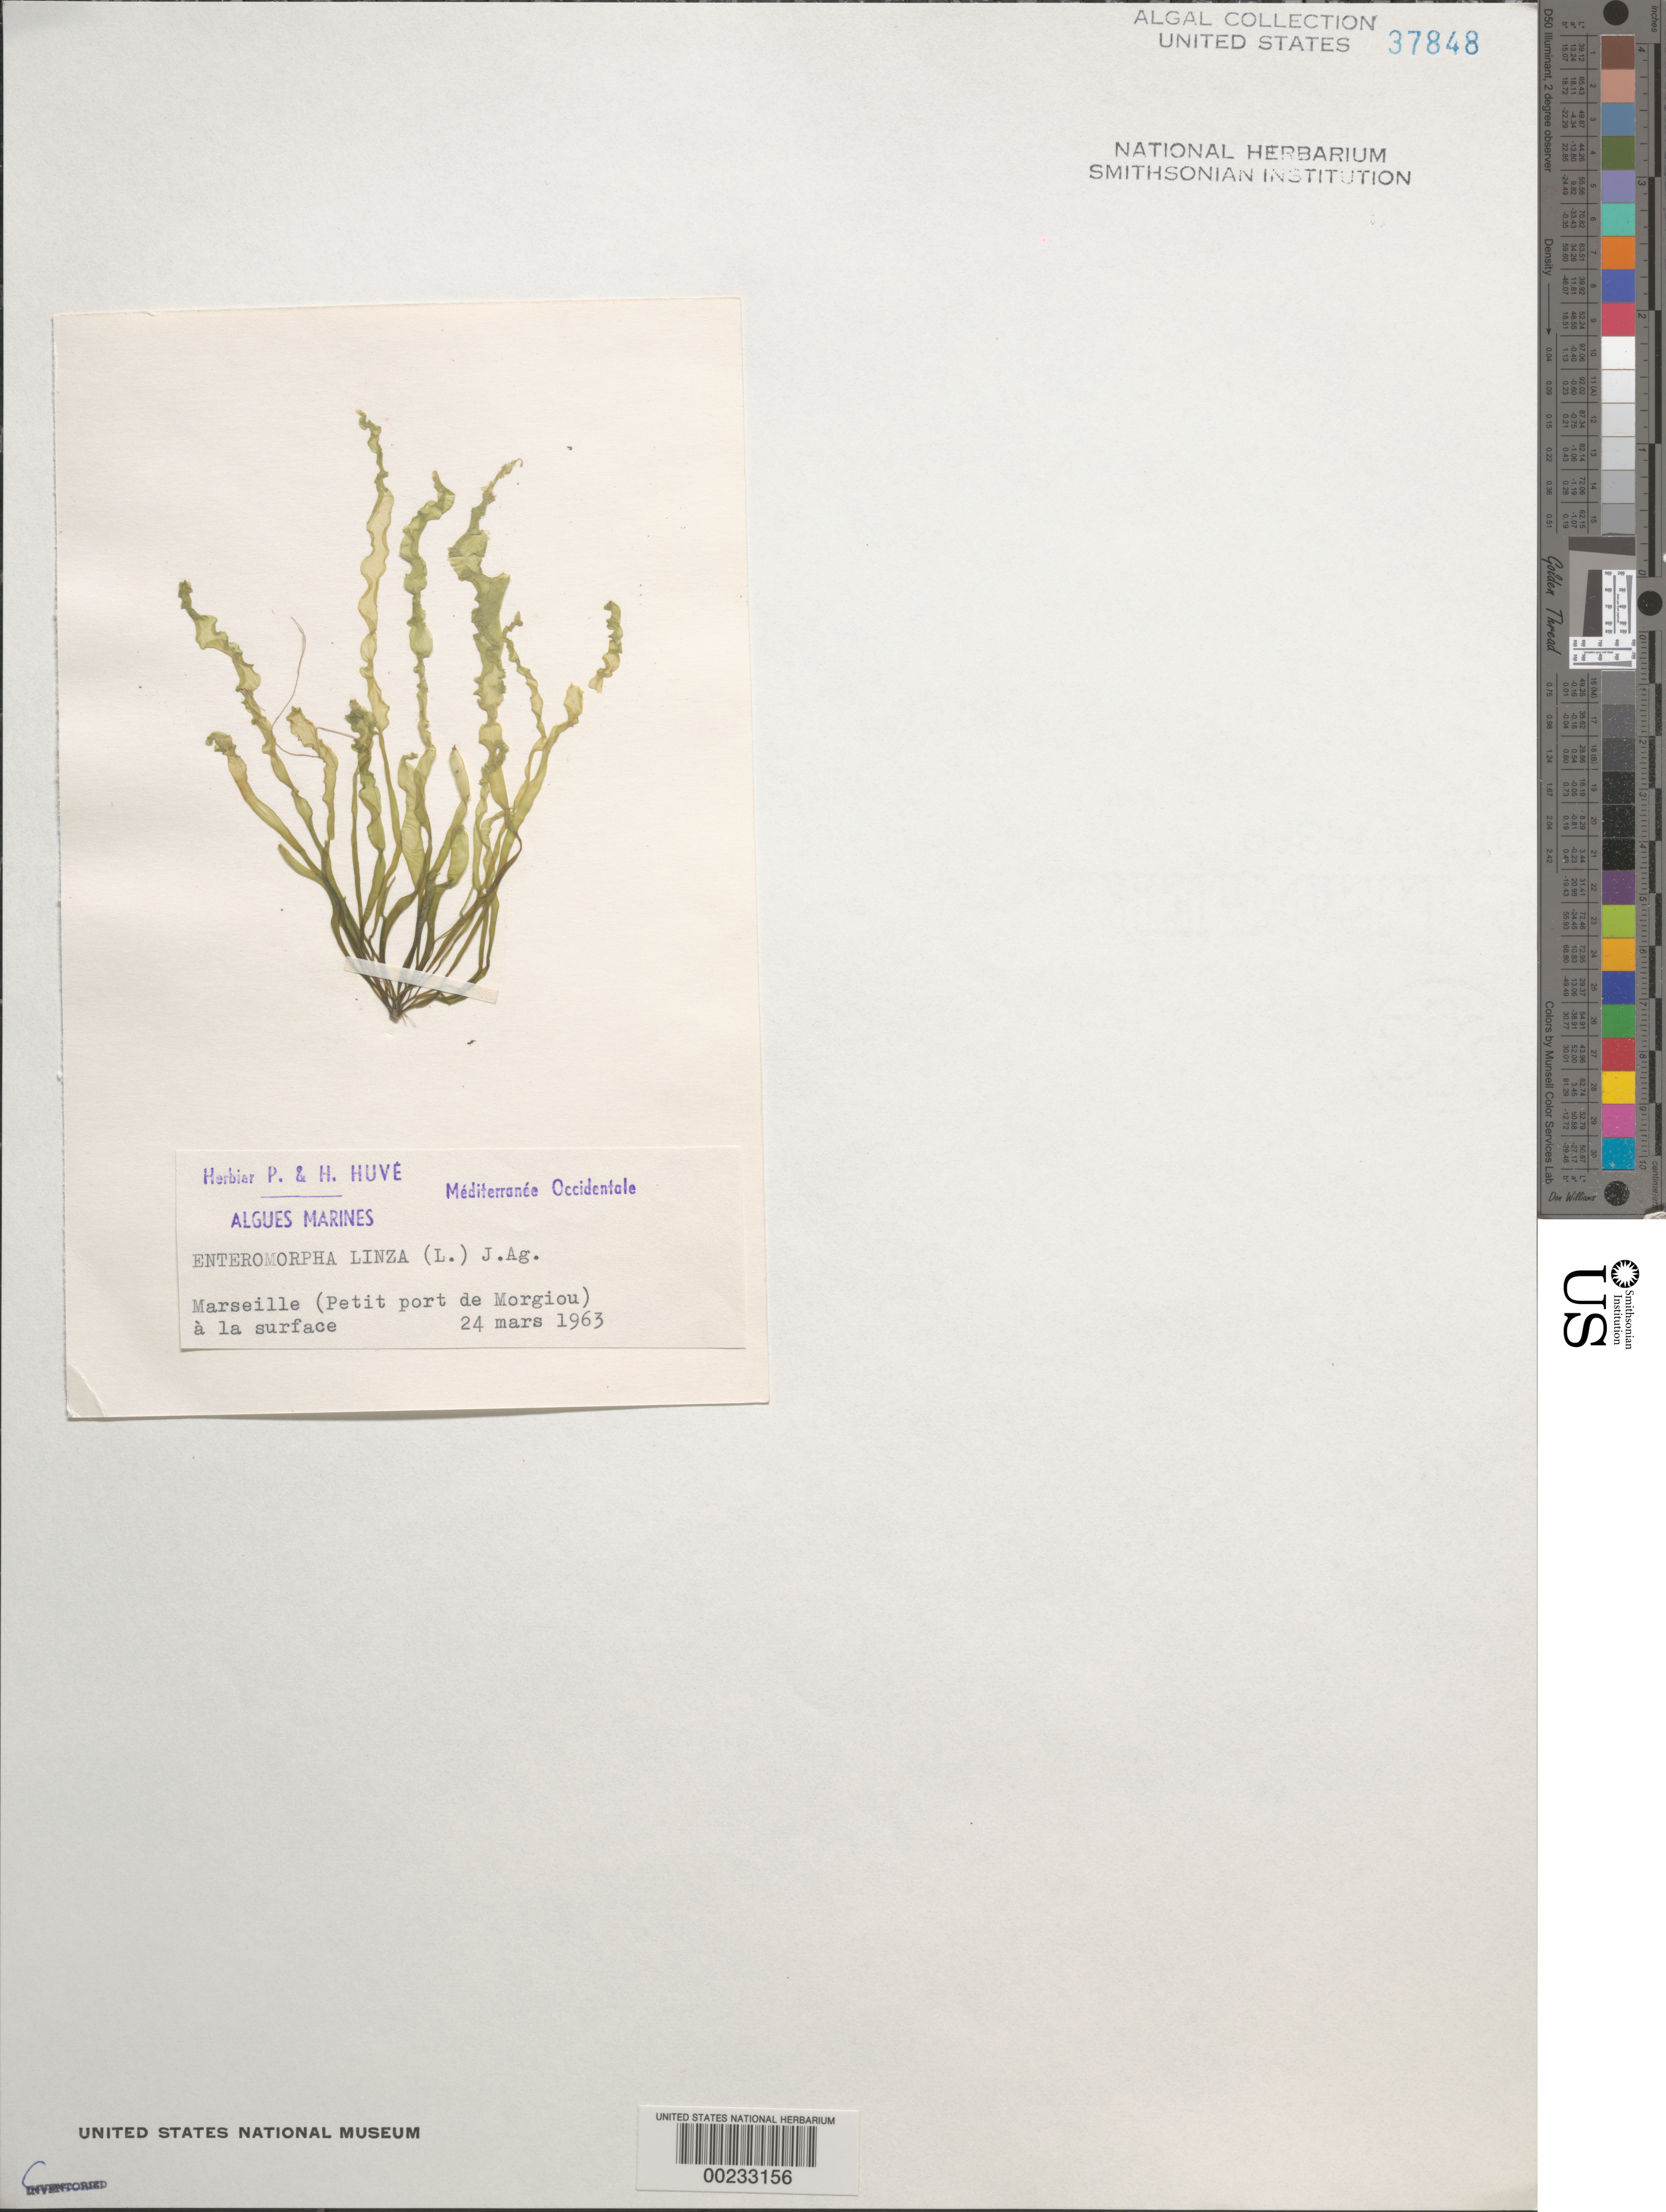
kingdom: Plantae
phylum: Chlorophyta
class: Ulvophyceae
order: Ulvales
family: Ulvaceae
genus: Ulva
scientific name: Ulva clathrata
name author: (Roth) C. Agardh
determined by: Algae name updating Project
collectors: P. Huve & H. Huve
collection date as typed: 24 Mar 1963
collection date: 1963-03-24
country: France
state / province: Provence-Alpes-Côte d'Azur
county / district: Bouches-du-Rhône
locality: Marseille, Morgiou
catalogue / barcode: US 37848